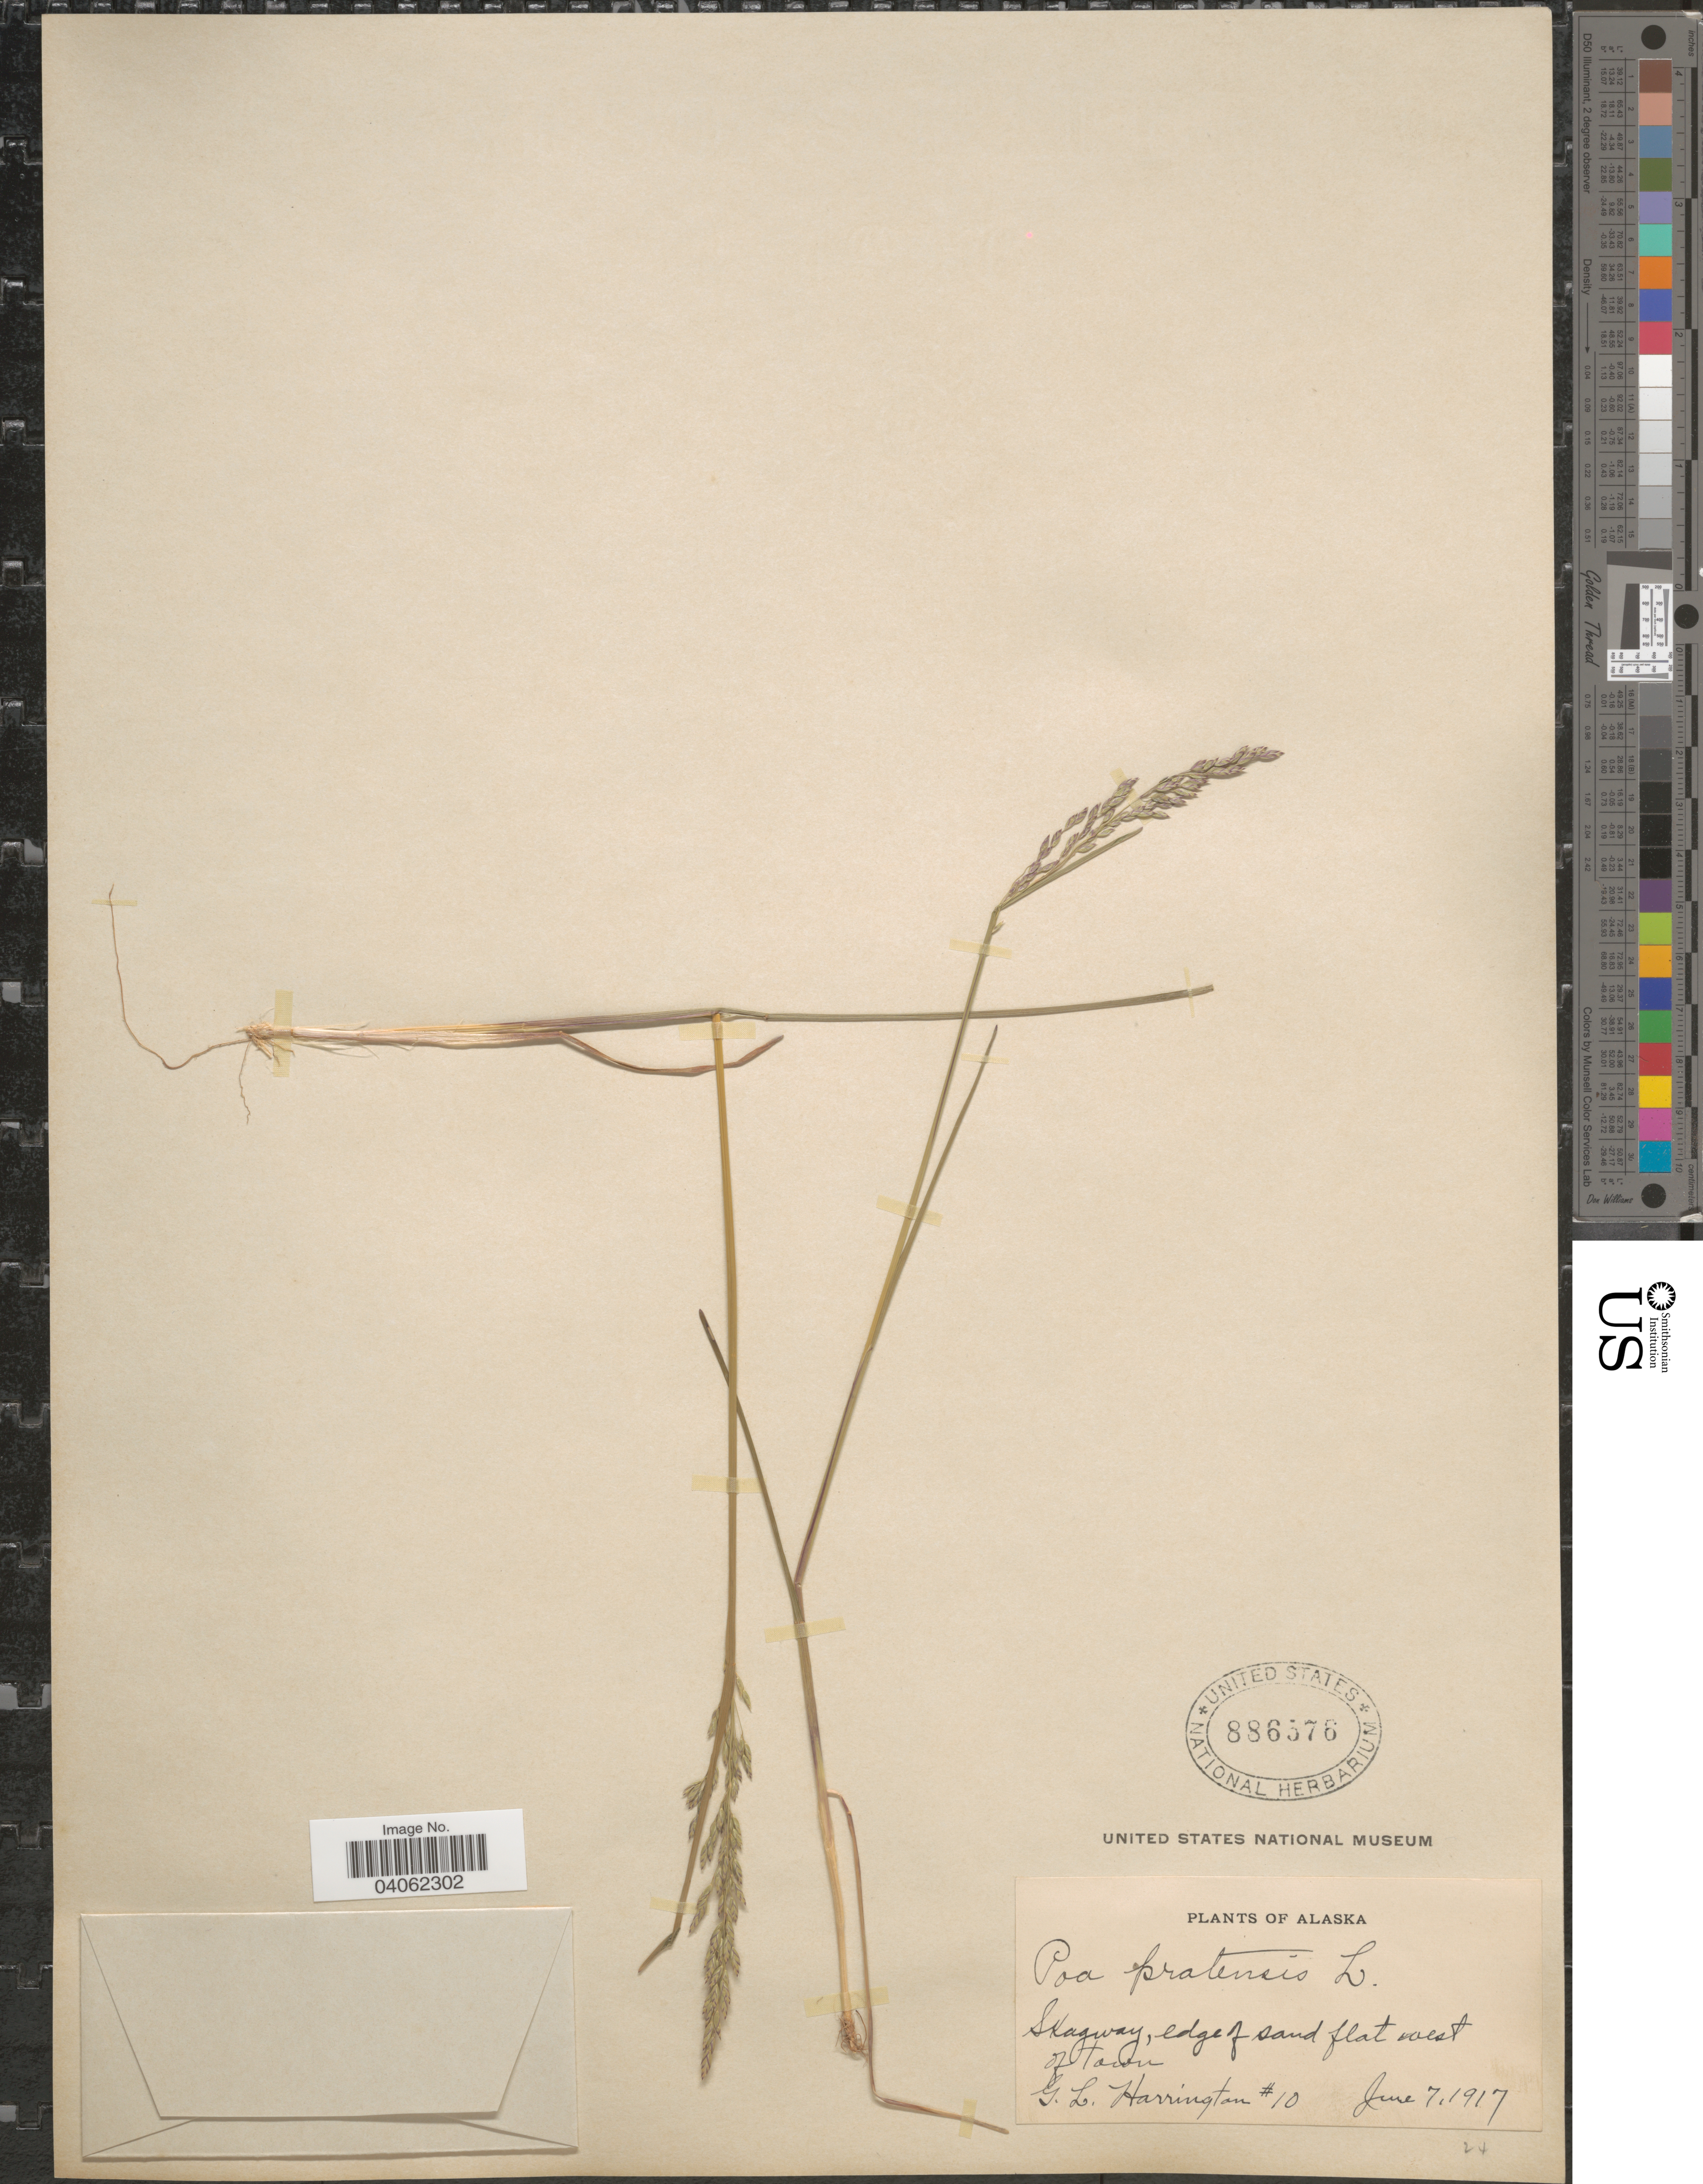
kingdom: Plantae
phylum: Tracheophyta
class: Liliopsida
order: Poales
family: Poaceae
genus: Poa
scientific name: Poa pratensis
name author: L.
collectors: G. Harrington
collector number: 10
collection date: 1917-06-07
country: United States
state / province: Alaska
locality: Skagway, edge of sand flat west of town.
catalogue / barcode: US 886576